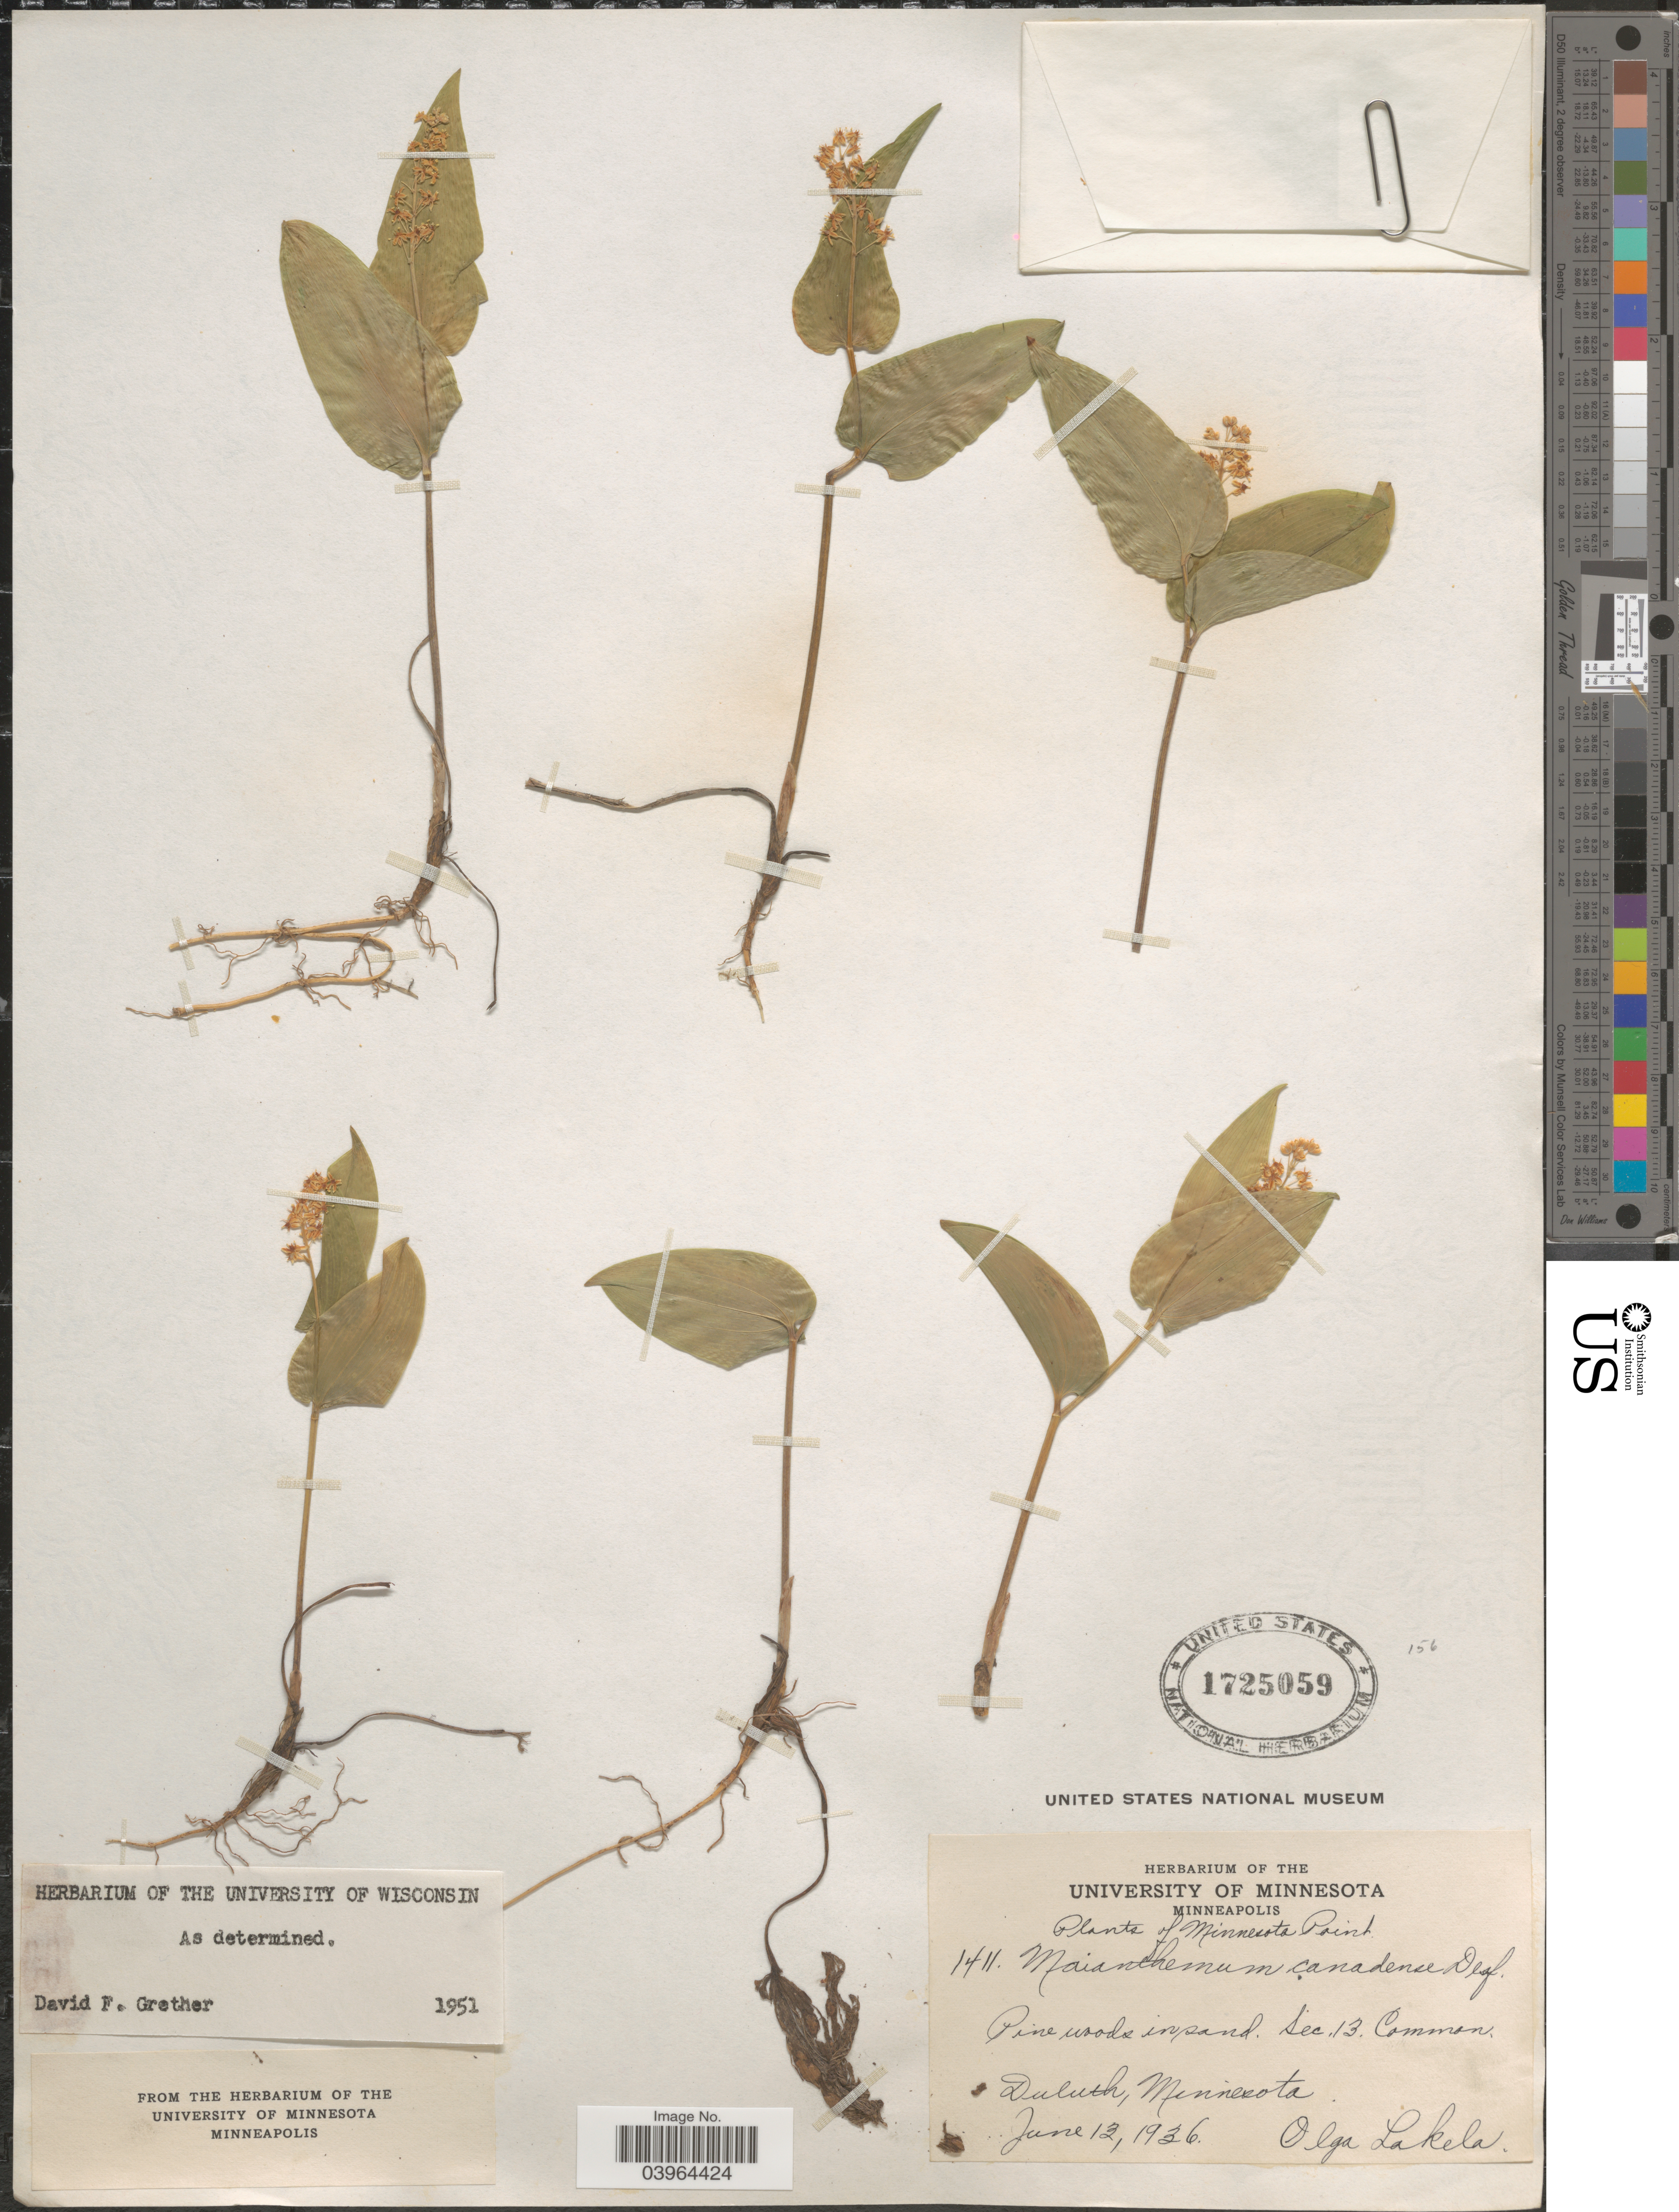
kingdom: Plantae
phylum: Tracheophyta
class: Liliopsida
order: Asparagales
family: Asparagaceae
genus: Maianthemum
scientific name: Maianthemum canadense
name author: Desf.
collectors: O. K. Lakela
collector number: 1411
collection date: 1936-06-13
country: United States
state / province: Minnesota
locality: Minnesota Point. Pine woods in sand. Sec. 13, Common, Duluth.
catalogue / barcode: US 1725059